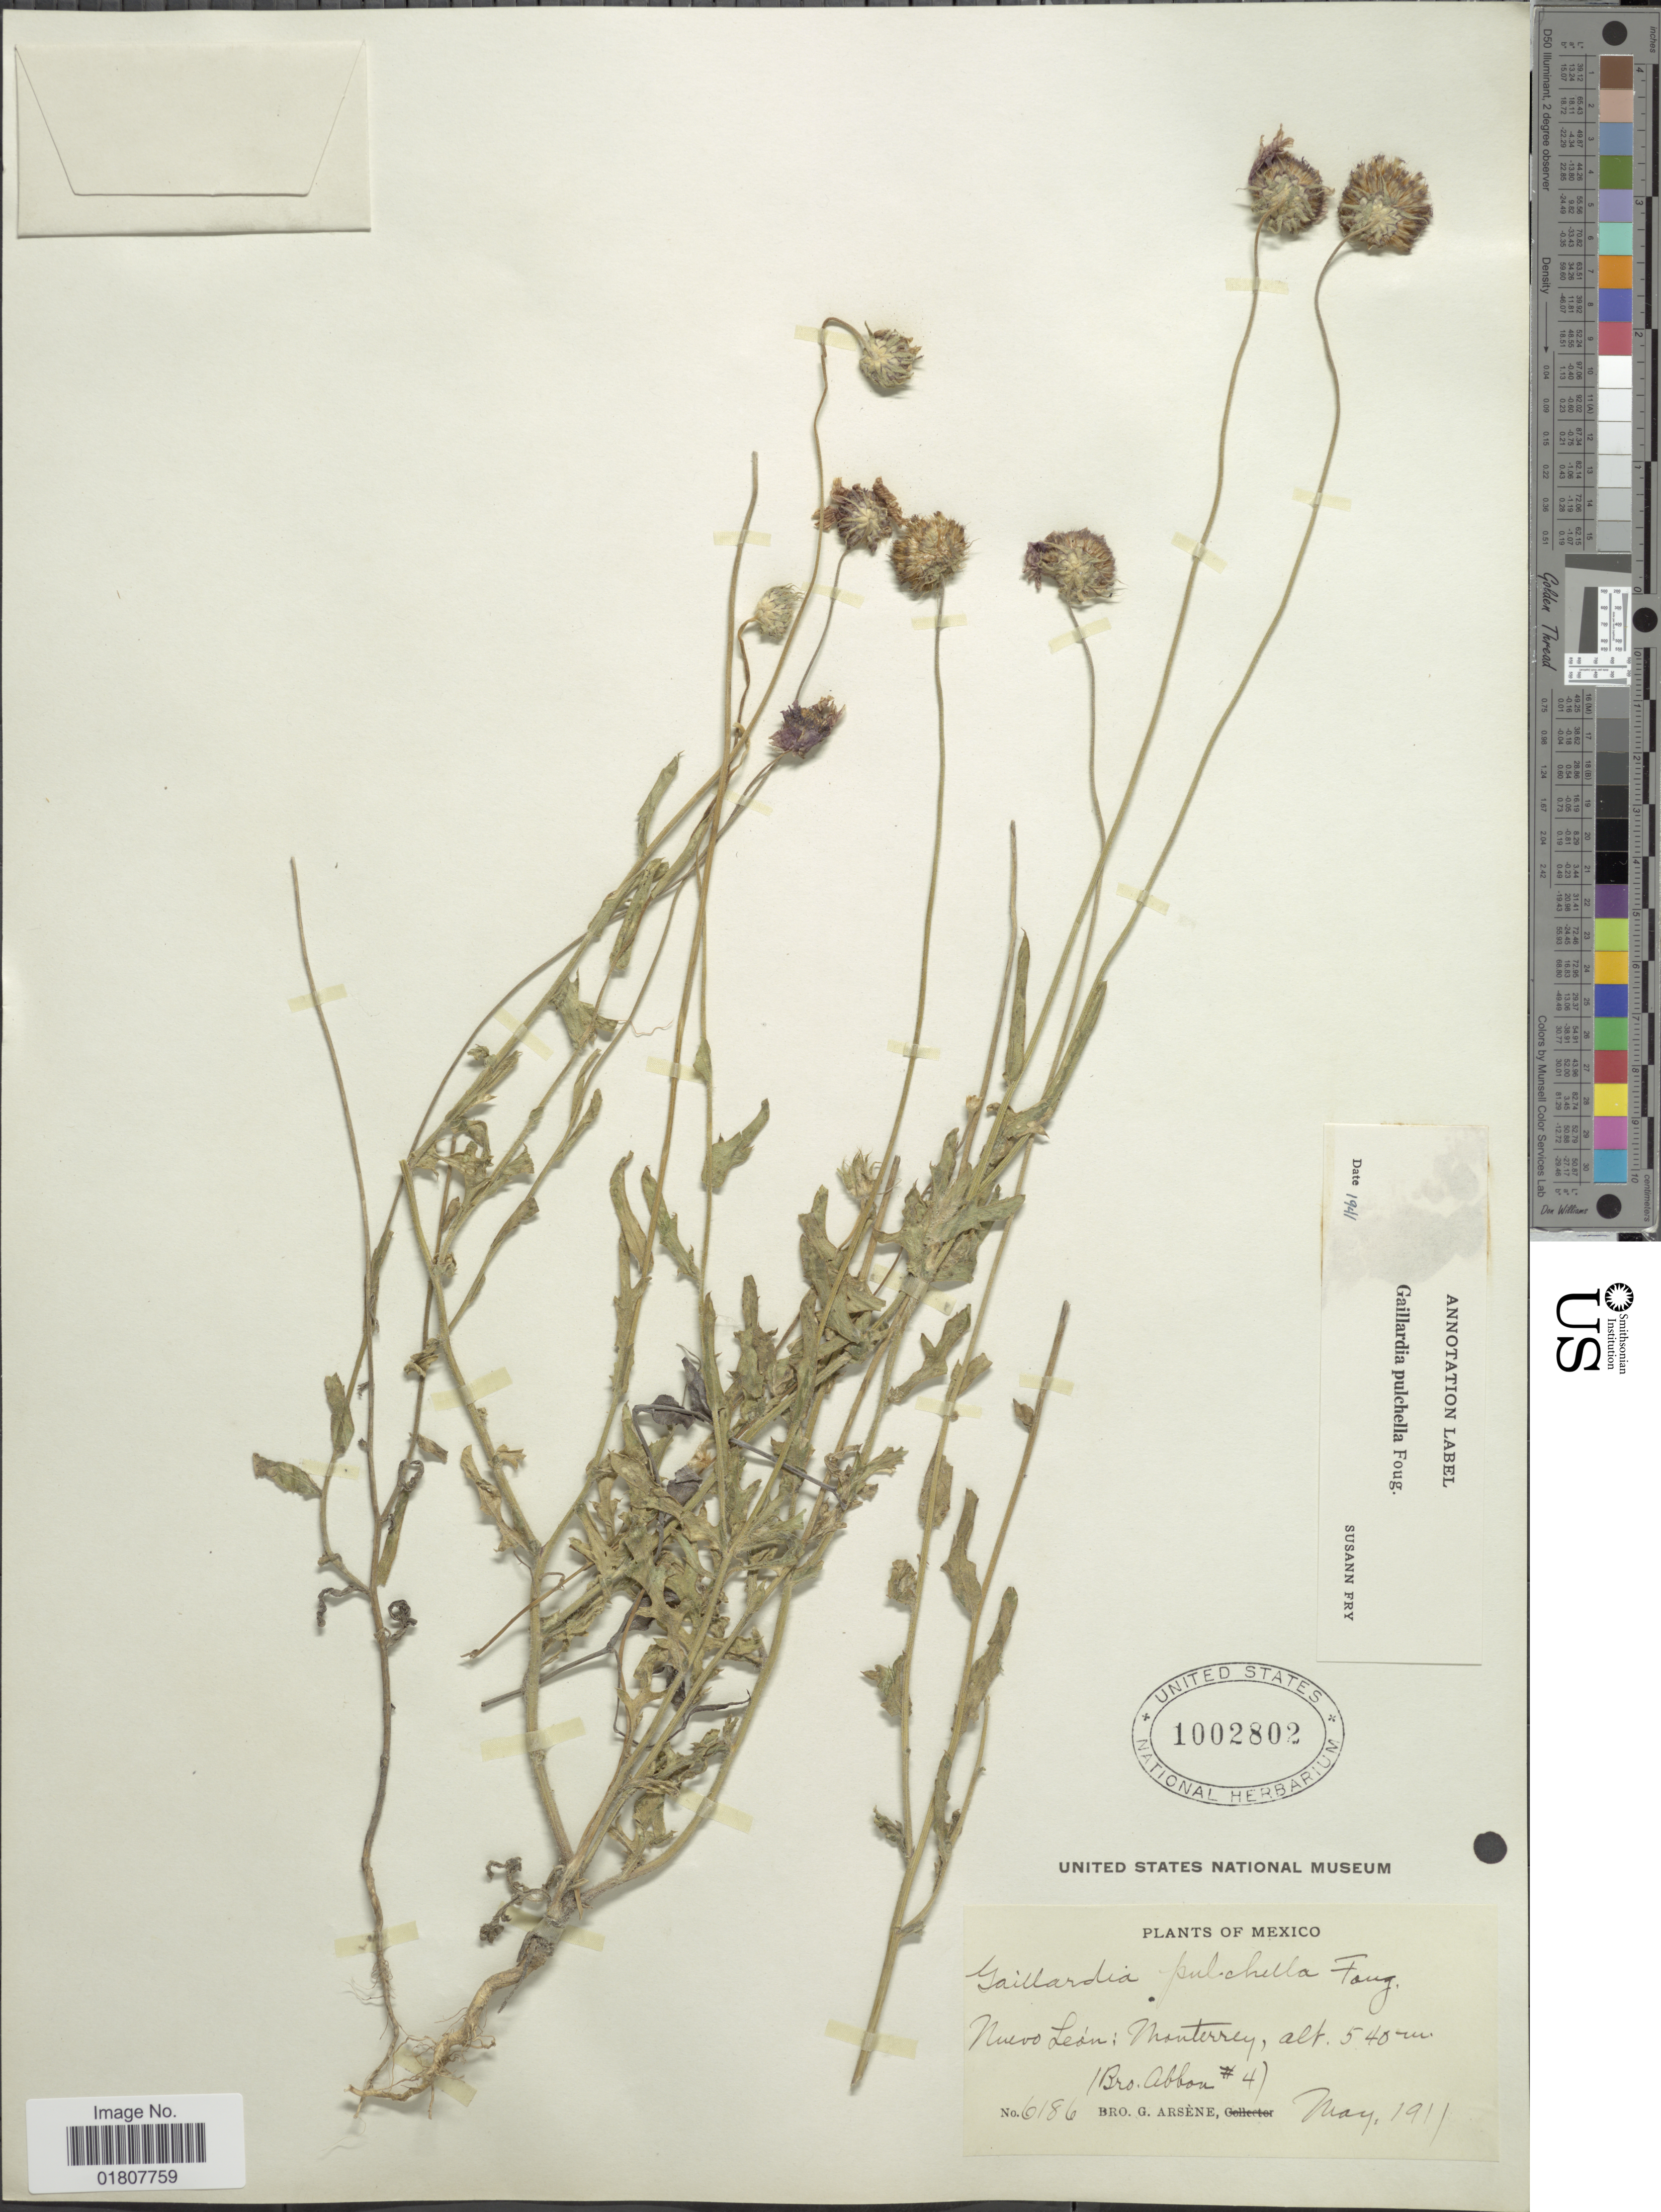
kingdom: Plantae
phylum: Tracheophyta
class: Magnoliopsida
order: Asterales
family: Asteraceae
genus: Gaillardia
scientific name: Gaillardia pulchella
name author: Foug.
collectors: Bro. Abbon & Bro. G. Arsène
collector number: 4/6186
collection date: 1911-05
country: Mexico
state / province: Nuevo León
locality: Monterrey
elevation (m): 540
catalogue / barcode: US 1002802